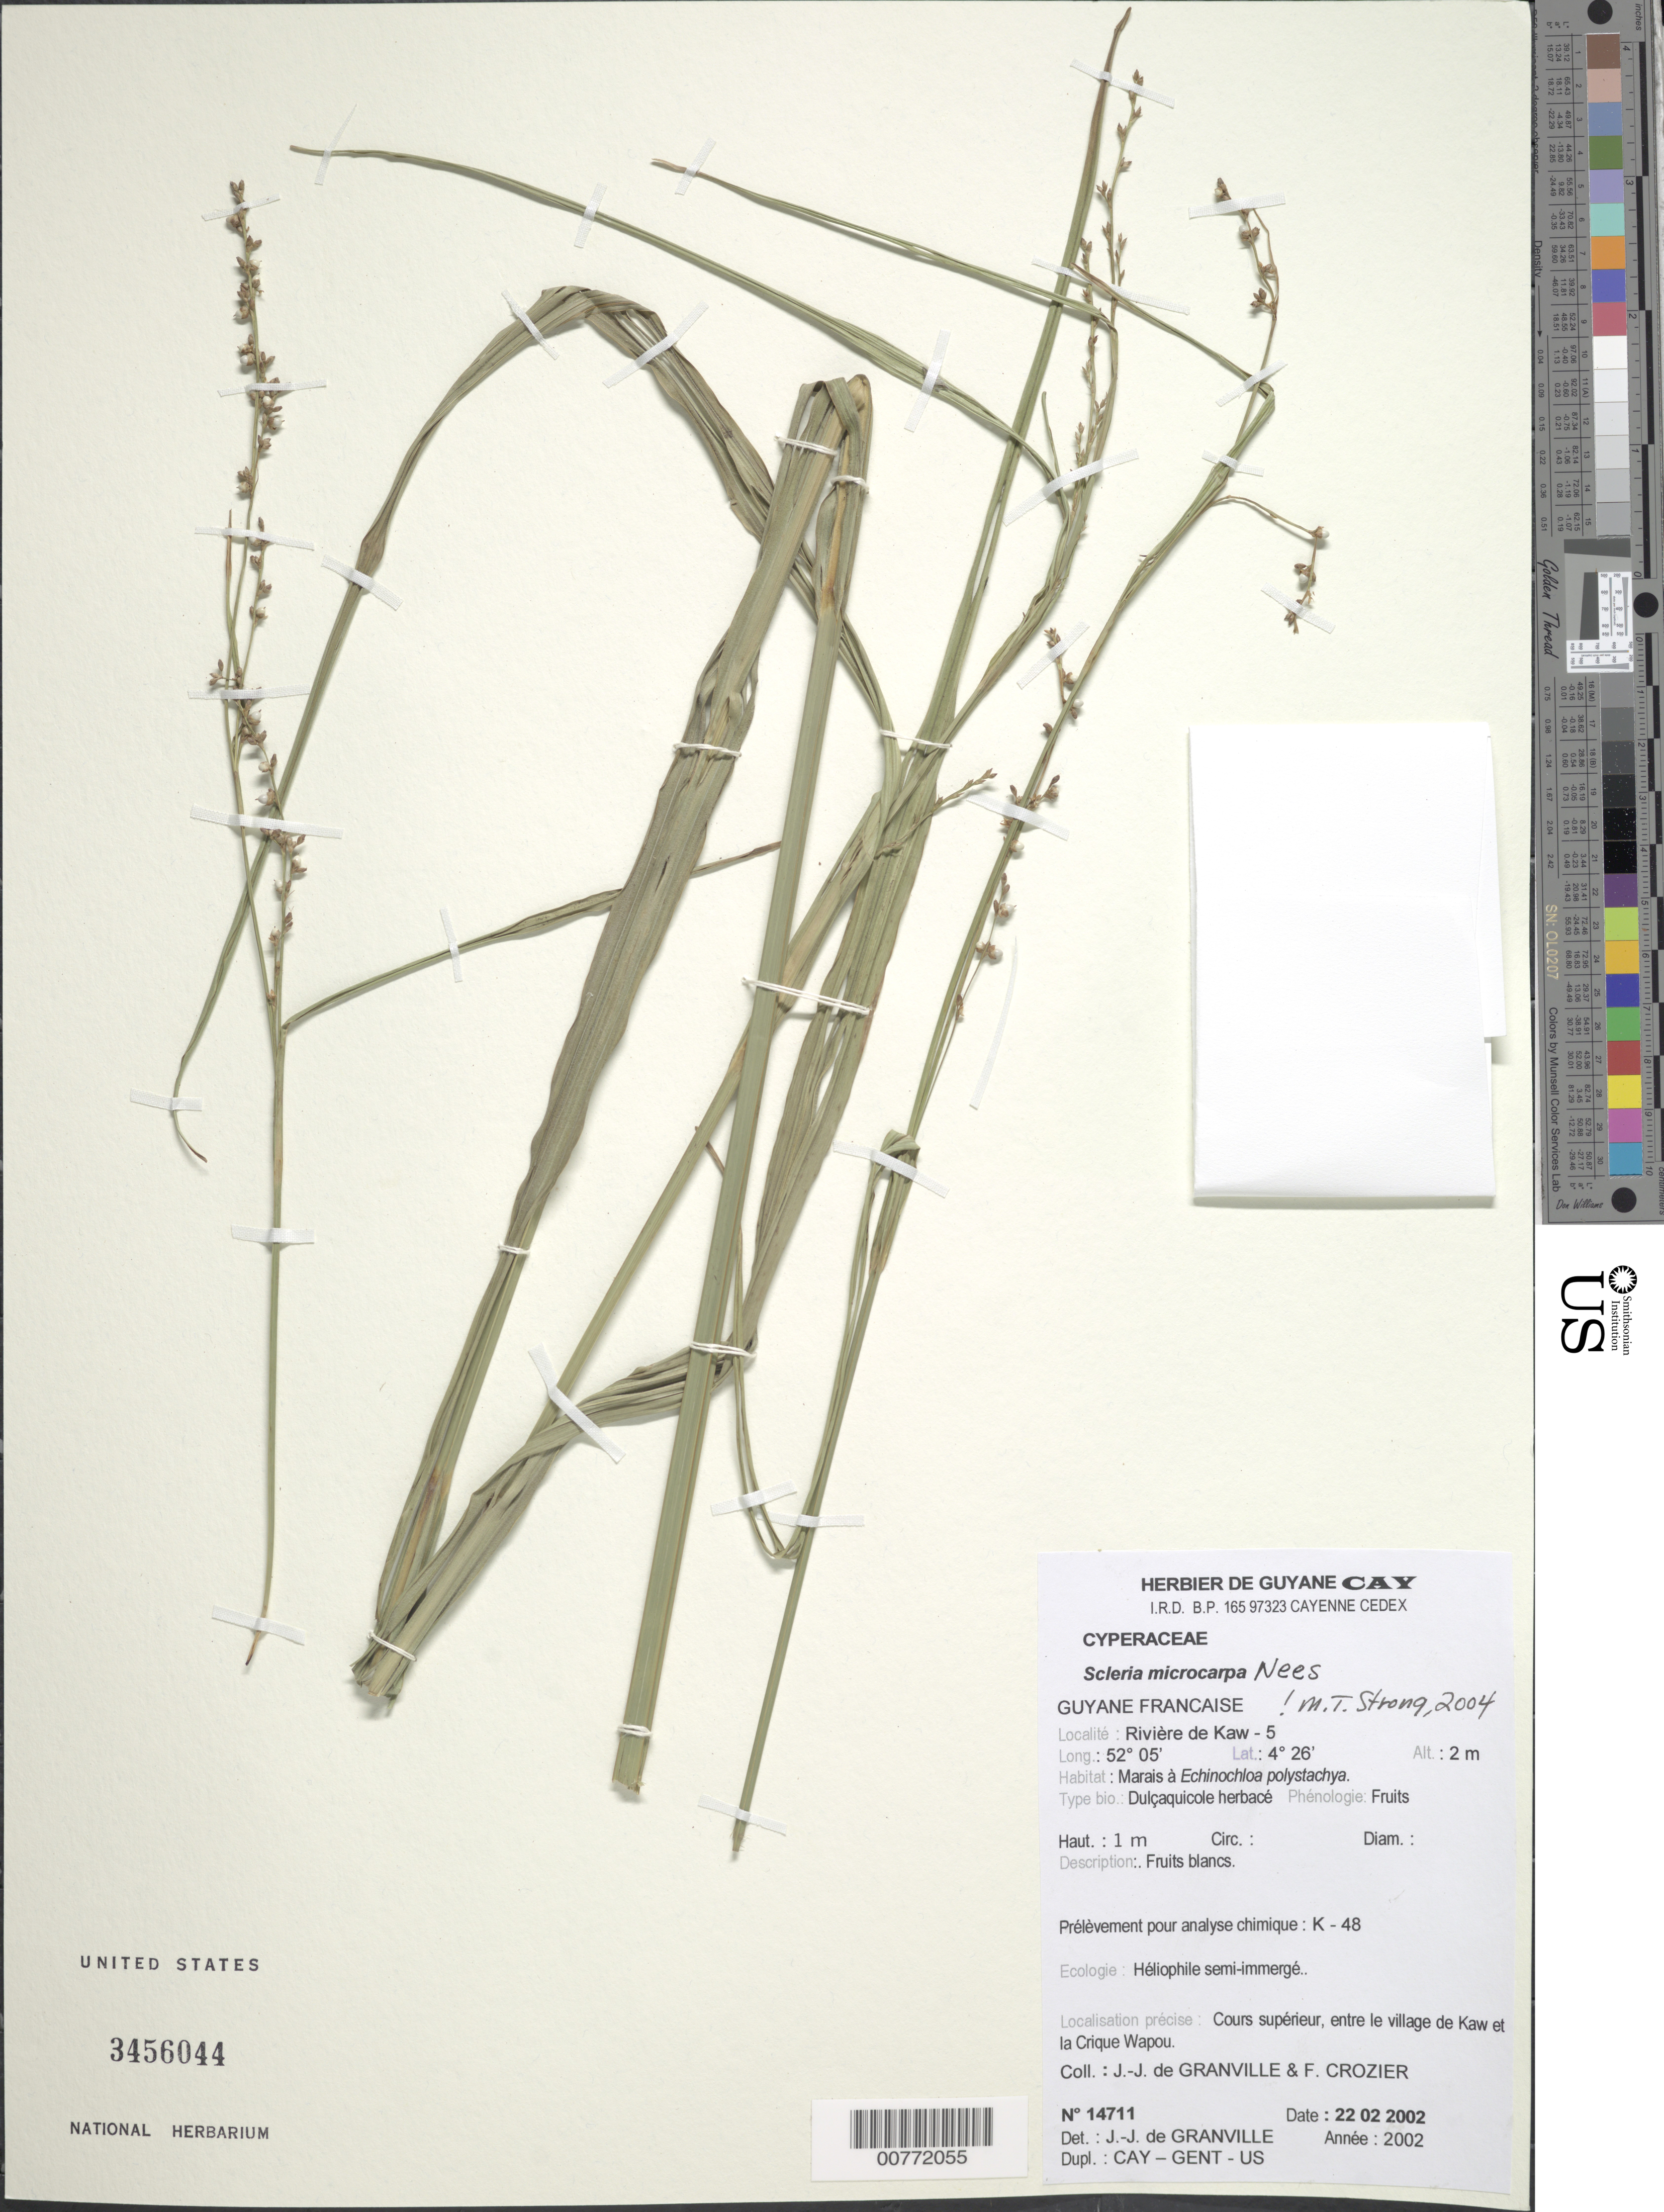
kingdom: Plantae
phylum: Tracheophyta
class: Liliopsida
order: Poales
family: Cyperaceae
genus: Scleria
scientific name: Scleria microcarpa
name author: Nees ex Kunth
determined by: Strong, M. T., (US), Smithsonian Institution - National Museum of Natural History (UNITED STATES)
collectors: J.-J. de Granville & F. Crozier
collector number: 14711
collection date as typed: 22-Feb-02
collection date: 2002-02-22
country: French Guiana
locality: Rivière de Kaw-5; Cours supérieur, entre le village de Kaw et la Crique Wapou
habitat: Marais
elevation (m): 2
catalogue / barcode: US 3456044